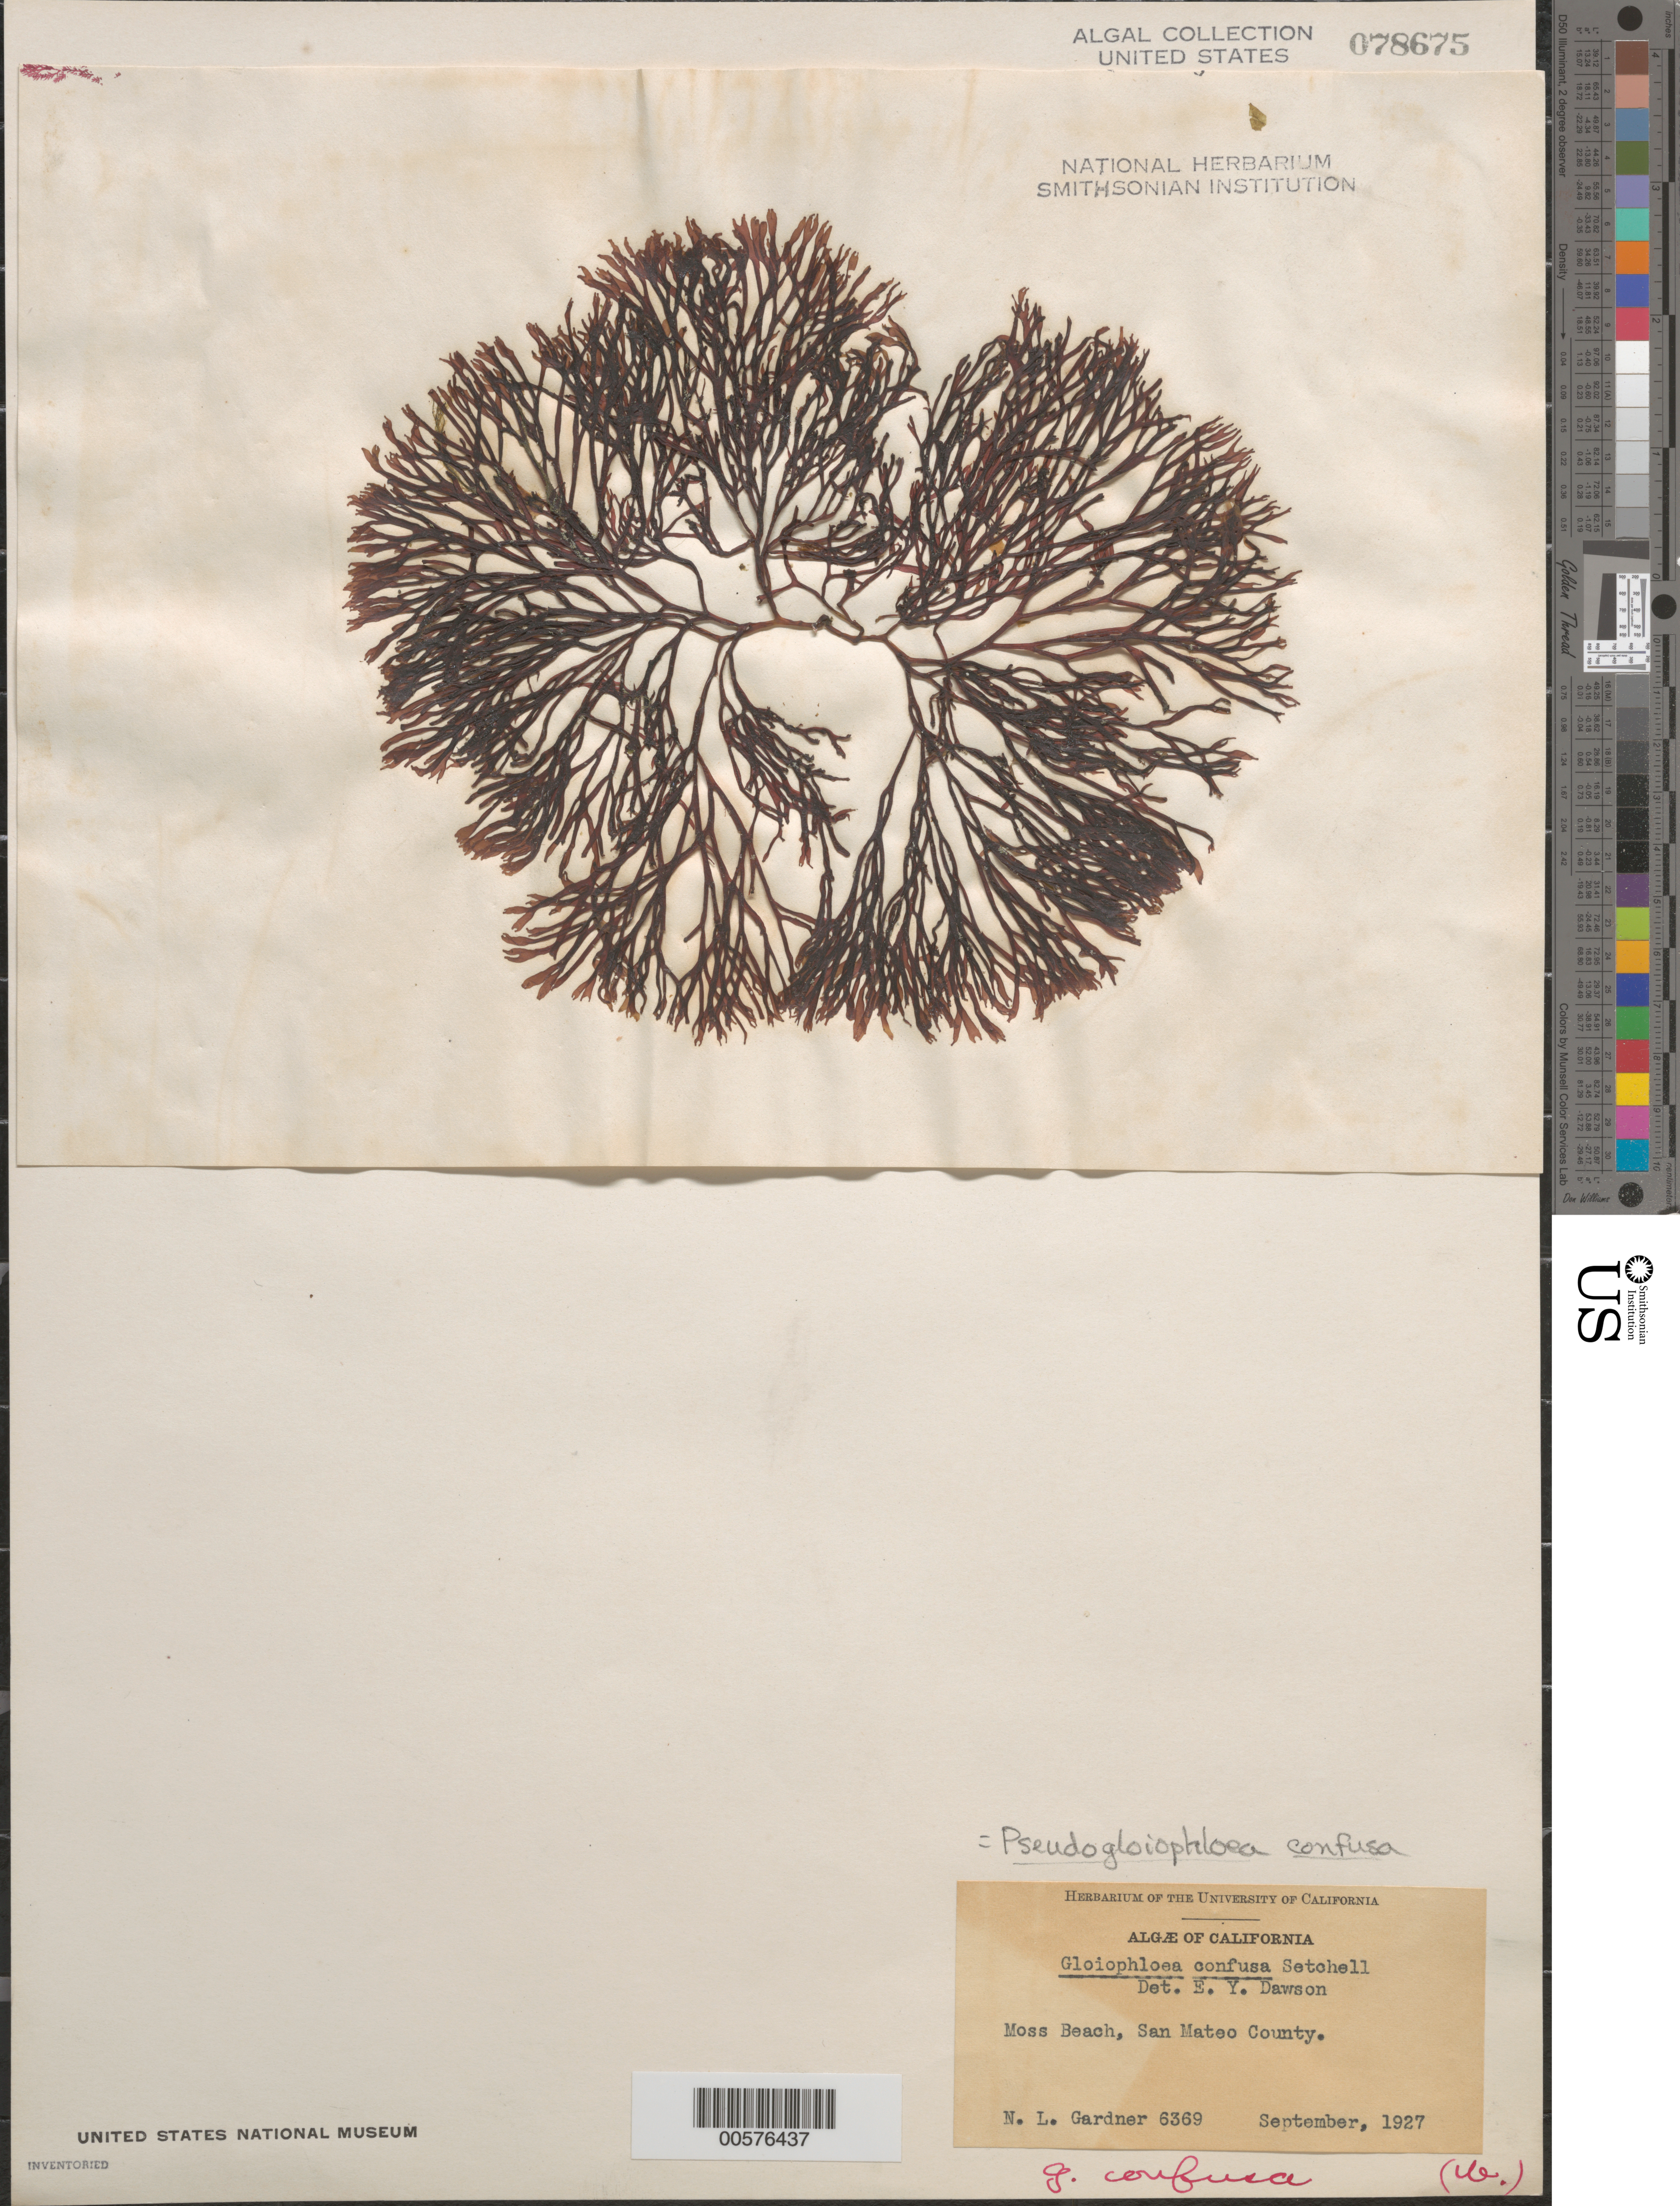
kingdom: Plantae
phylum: Rhodophyta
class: Florideophyceae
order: Nemaliales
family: Scinaiaceae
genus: Scinaia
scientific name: Scinaia confusa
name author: (Setch.) Huisman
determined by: Algae name updating Project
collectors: N. Gardner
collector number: NLG 6369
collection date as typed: Sep 1927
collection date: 1927-09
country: United States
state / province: California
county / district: San Mateo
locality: Moss Beach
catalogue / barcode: US 78675